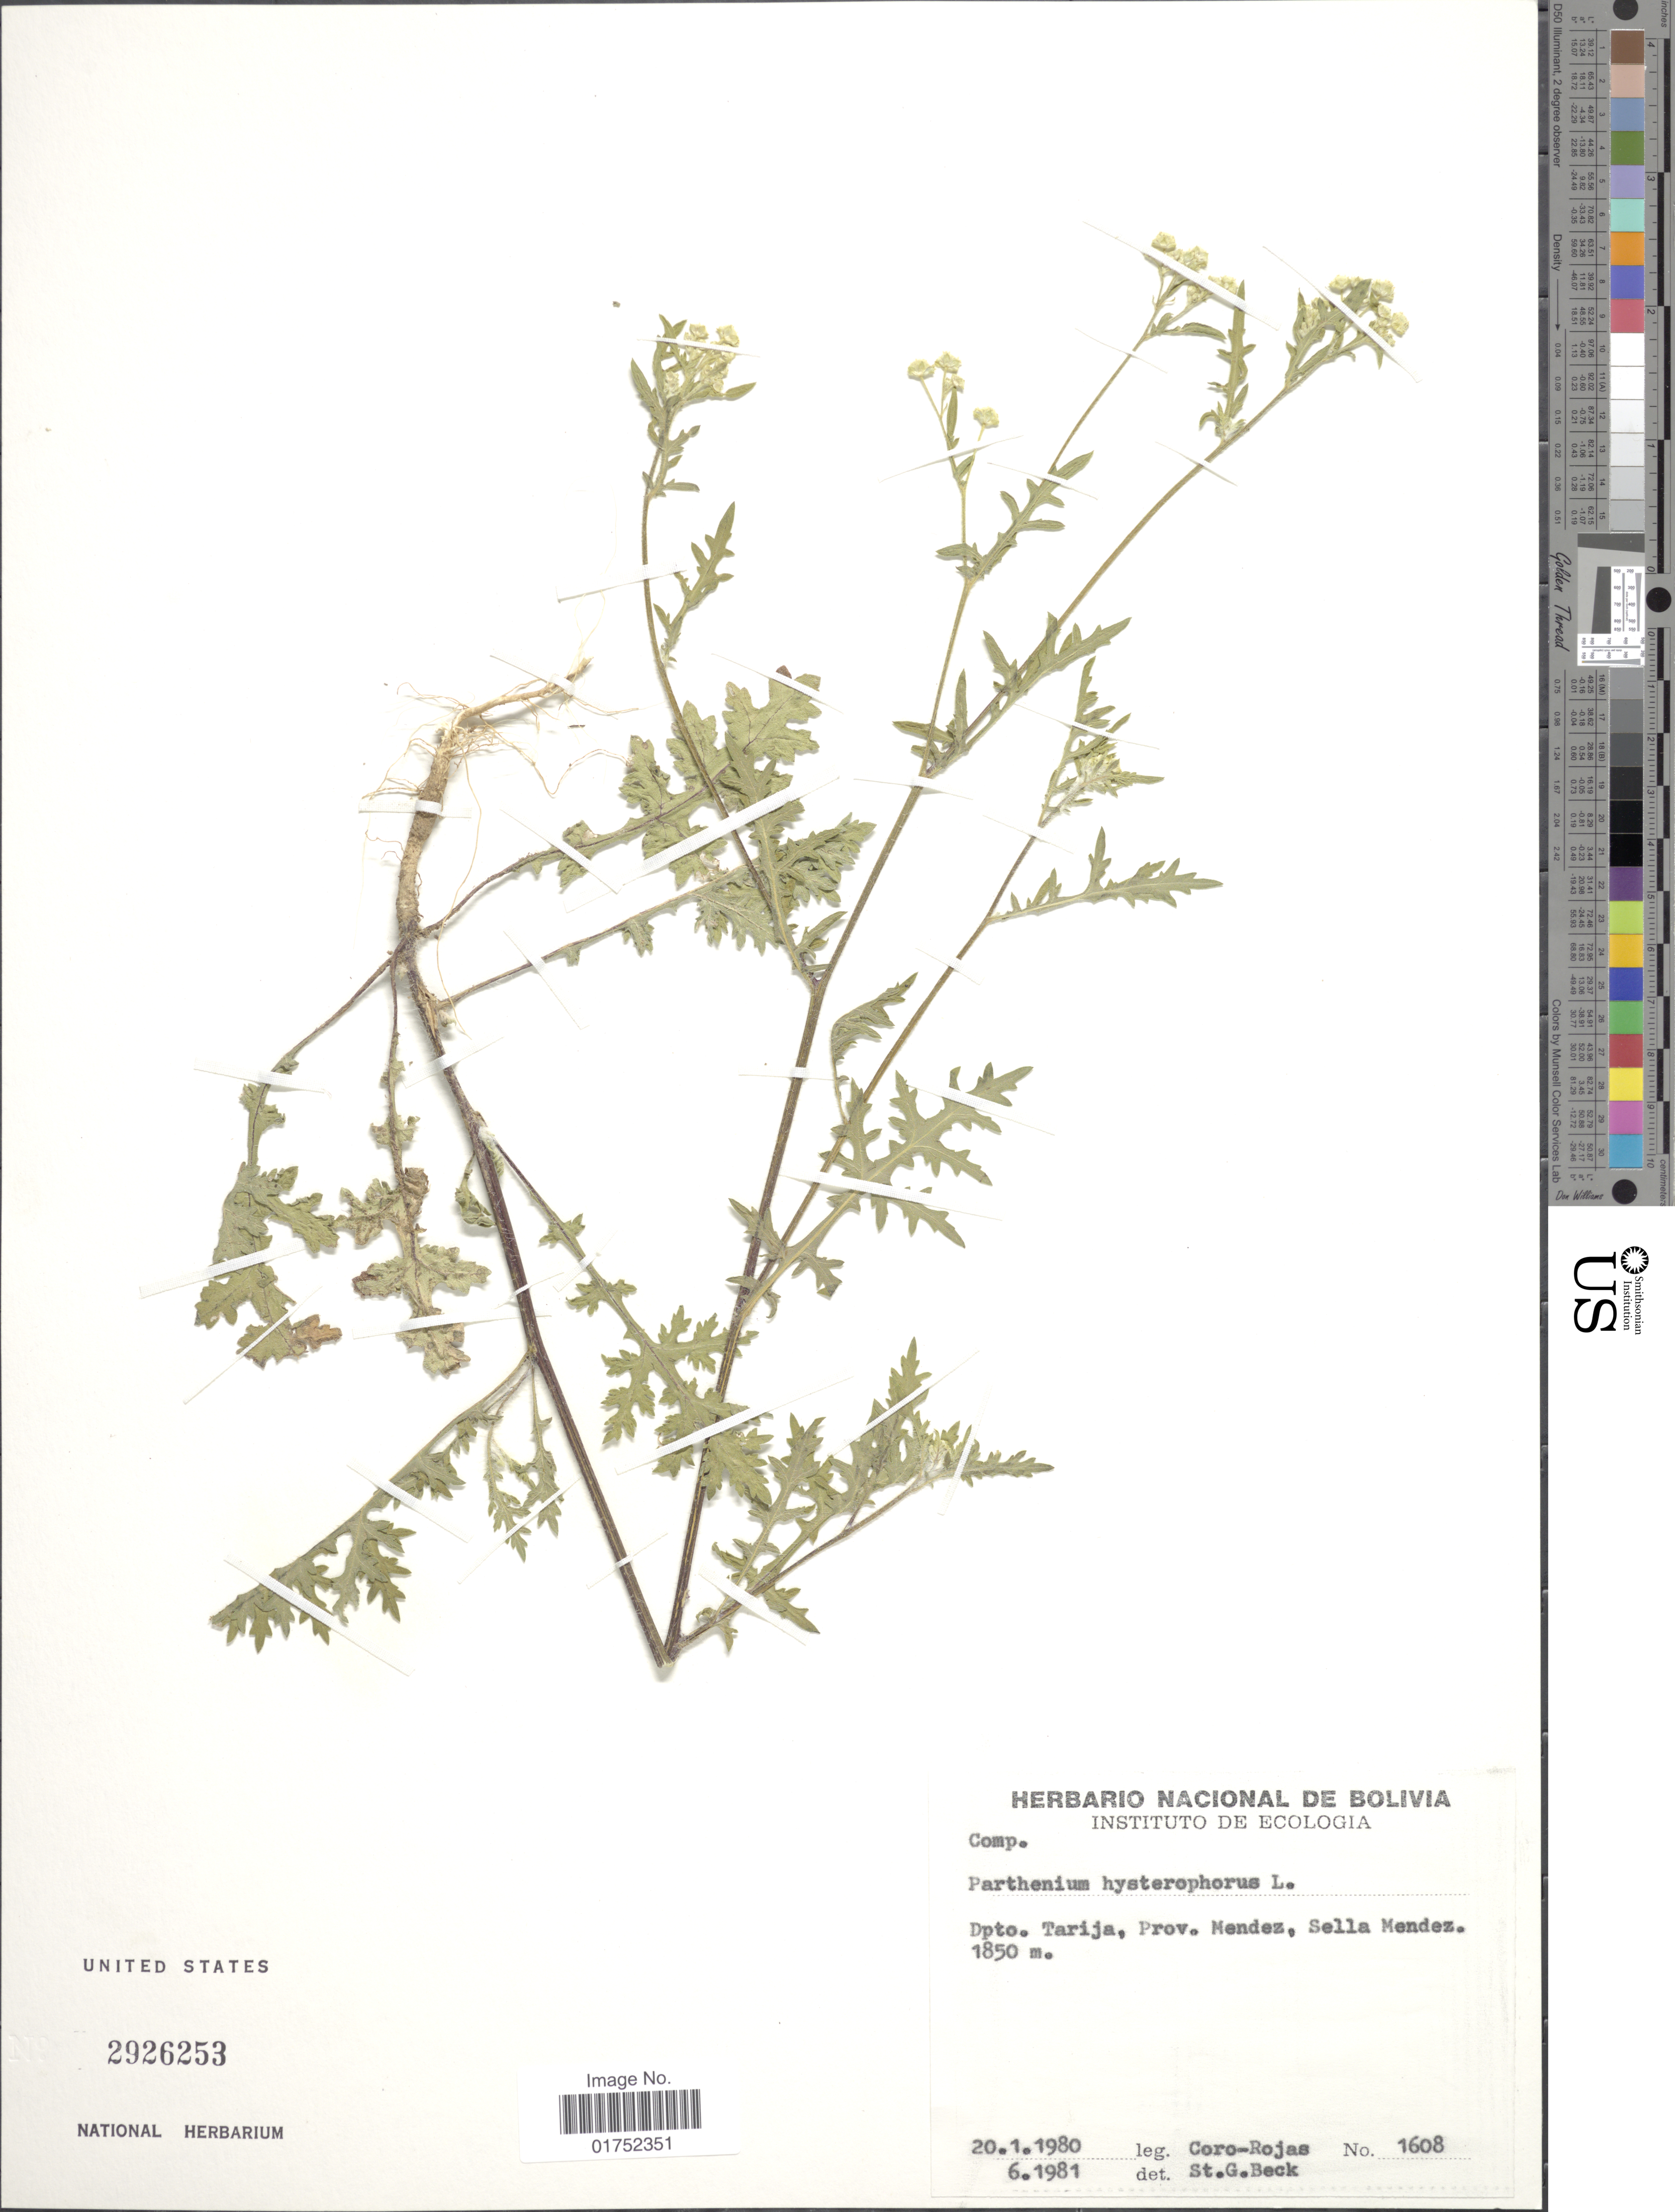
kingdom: Plantae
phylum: Tracheophyta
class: Magnoliopsida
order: Asterales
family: Asteraceae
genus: Parthenium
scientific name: Parthenium hysterophorus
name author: L.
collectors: -- Coro Rojas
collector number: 1608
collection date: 1980-01-20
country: Bolivia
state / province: Tarija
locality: Prov. Mendez, Sella Mendez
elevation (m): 1850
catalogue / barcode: US 2926253